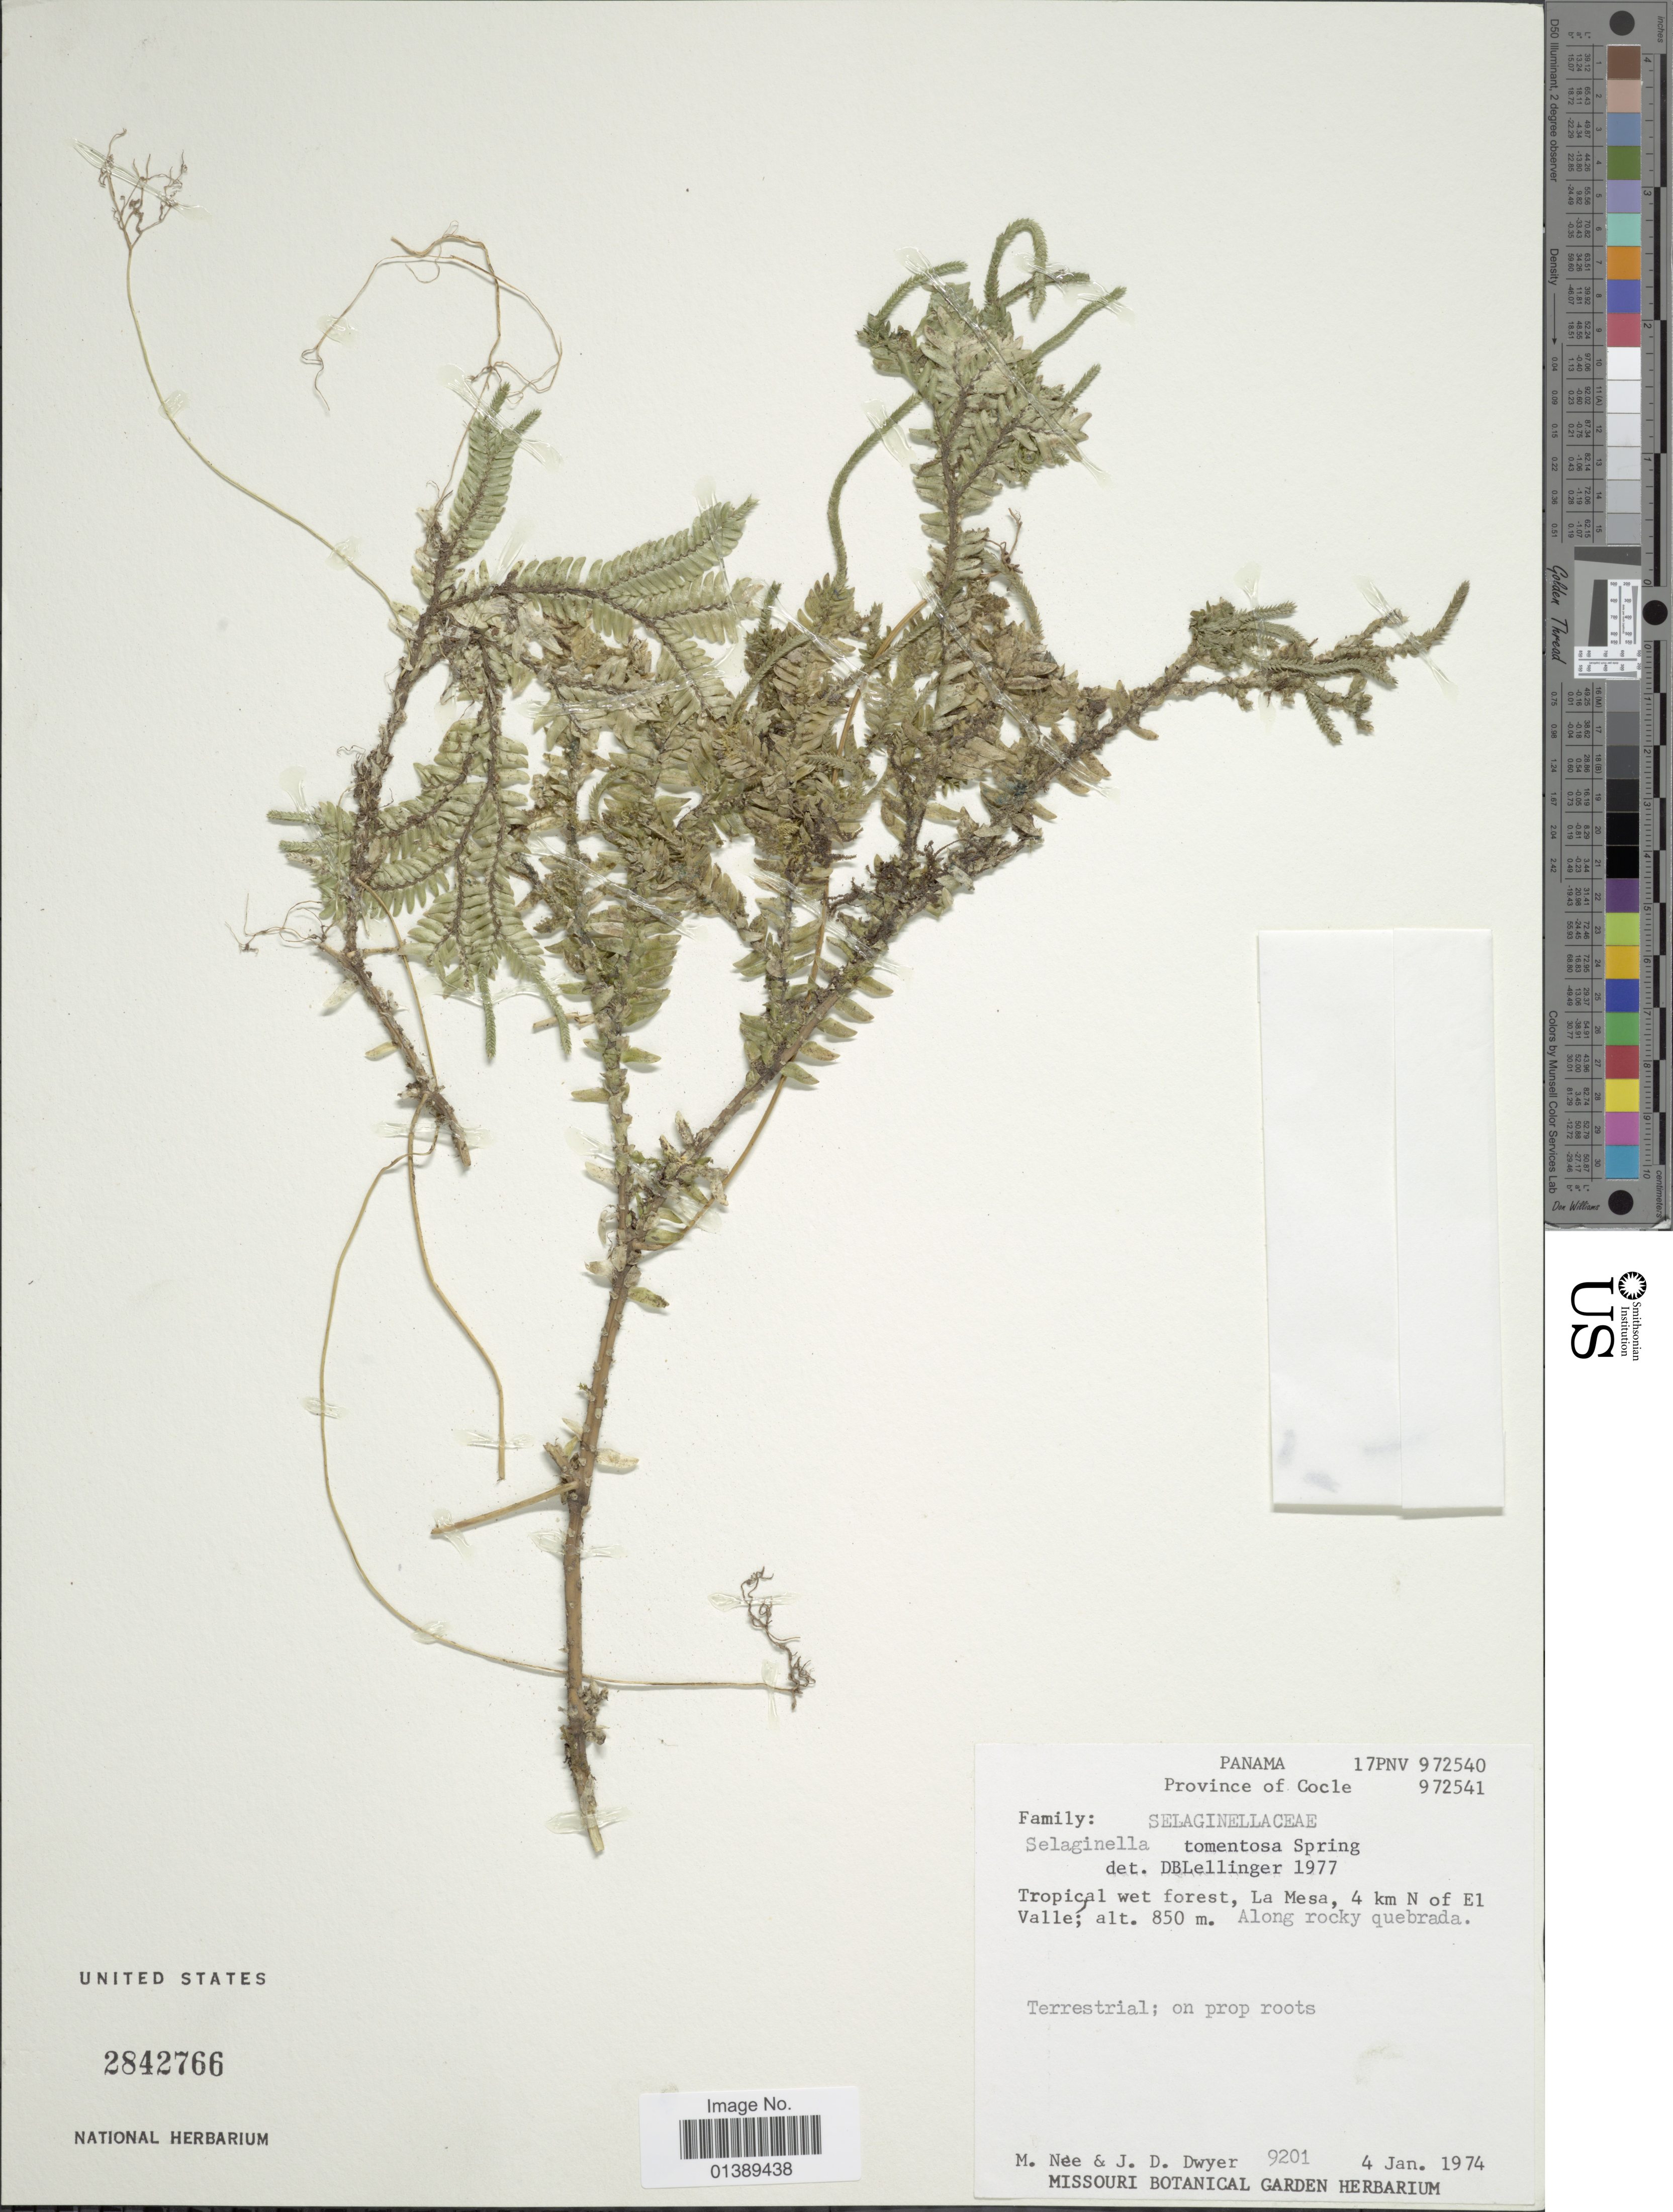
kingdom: Plantae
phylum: Tracheophyta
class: Lycopodiopsida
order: Selaginellales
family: Selaginellaceae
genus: Selaginella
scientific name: Selaginella tomentosa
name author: Spring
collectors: M. Nee & J. D. Dwyer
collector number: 9201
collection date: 1974-01-04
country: Panama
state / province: Coclé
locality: La Mesa, 4 km N of El Valle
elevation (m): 850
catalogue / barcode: US 2842766